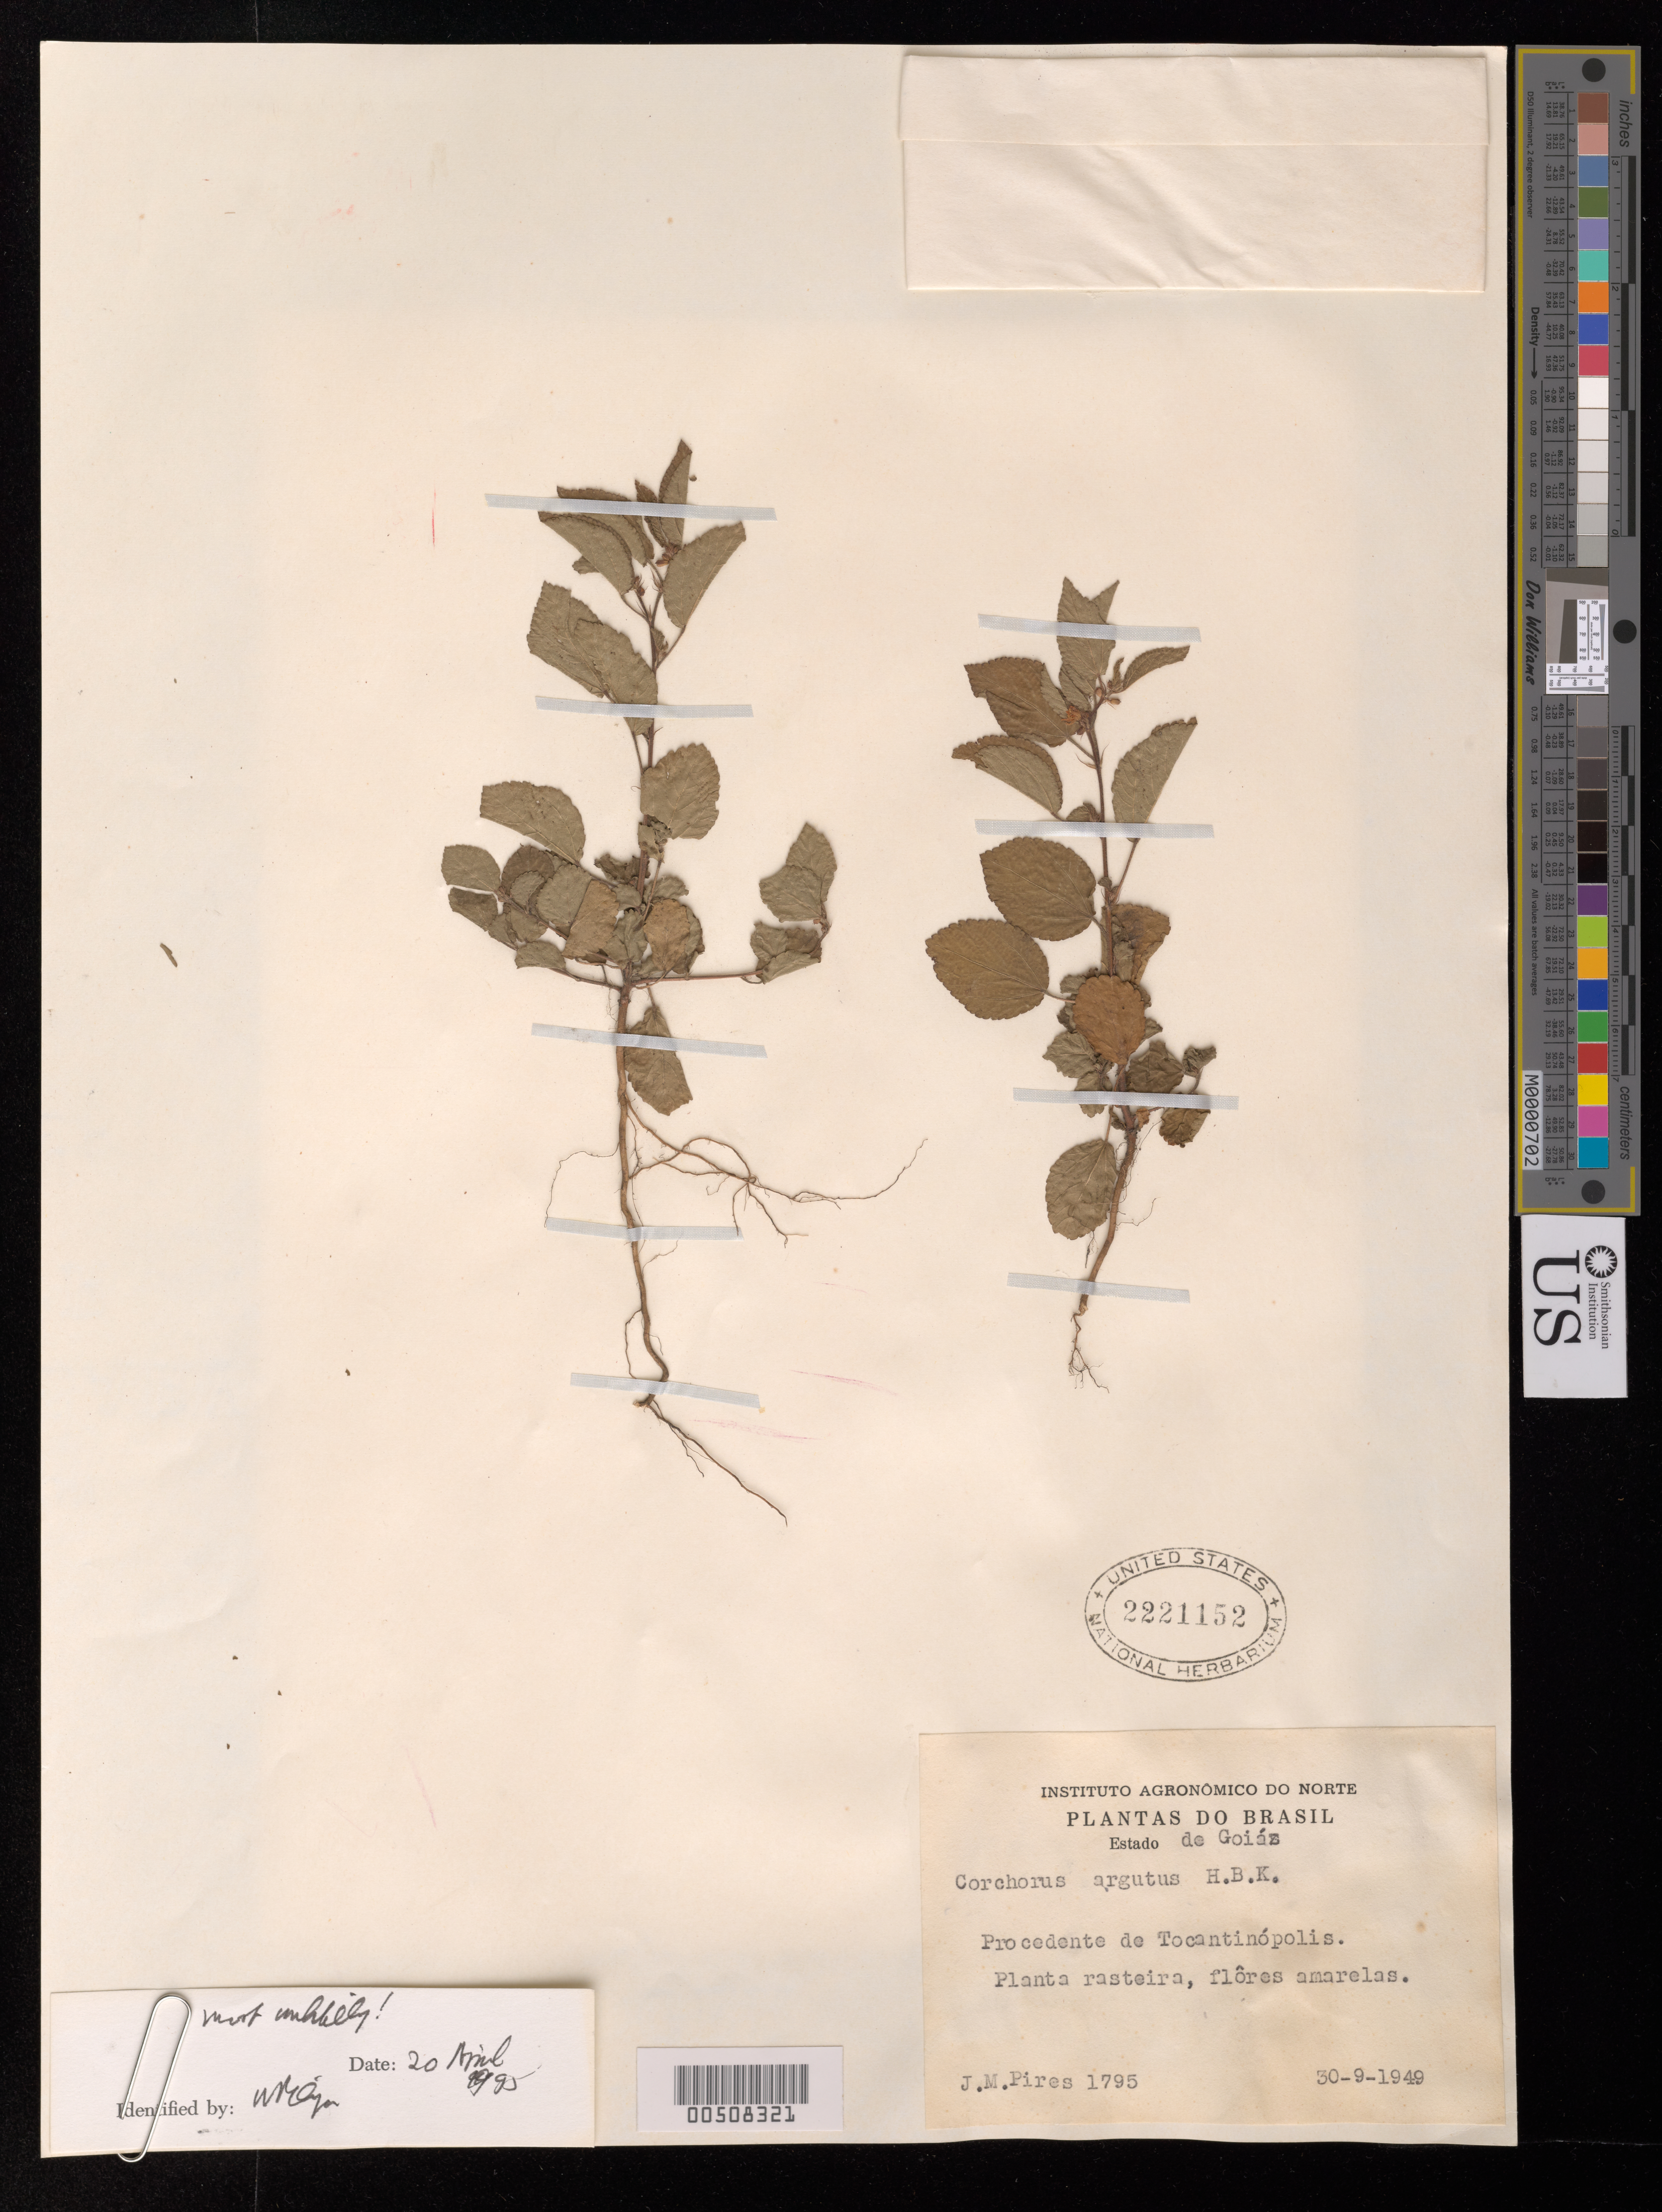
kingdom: Plantae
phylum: Tracheophyta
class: Magnoliopsida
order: Malvales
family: Malvaceae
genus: Corchorus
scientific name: Corchorus sp.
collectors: J. M. Pires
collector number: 1795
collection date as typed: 30 Sep 1949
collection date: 1949-09-30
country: Brazil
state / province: Goiás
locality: Procedente de Tocantinópolis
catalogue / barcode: US 2221152